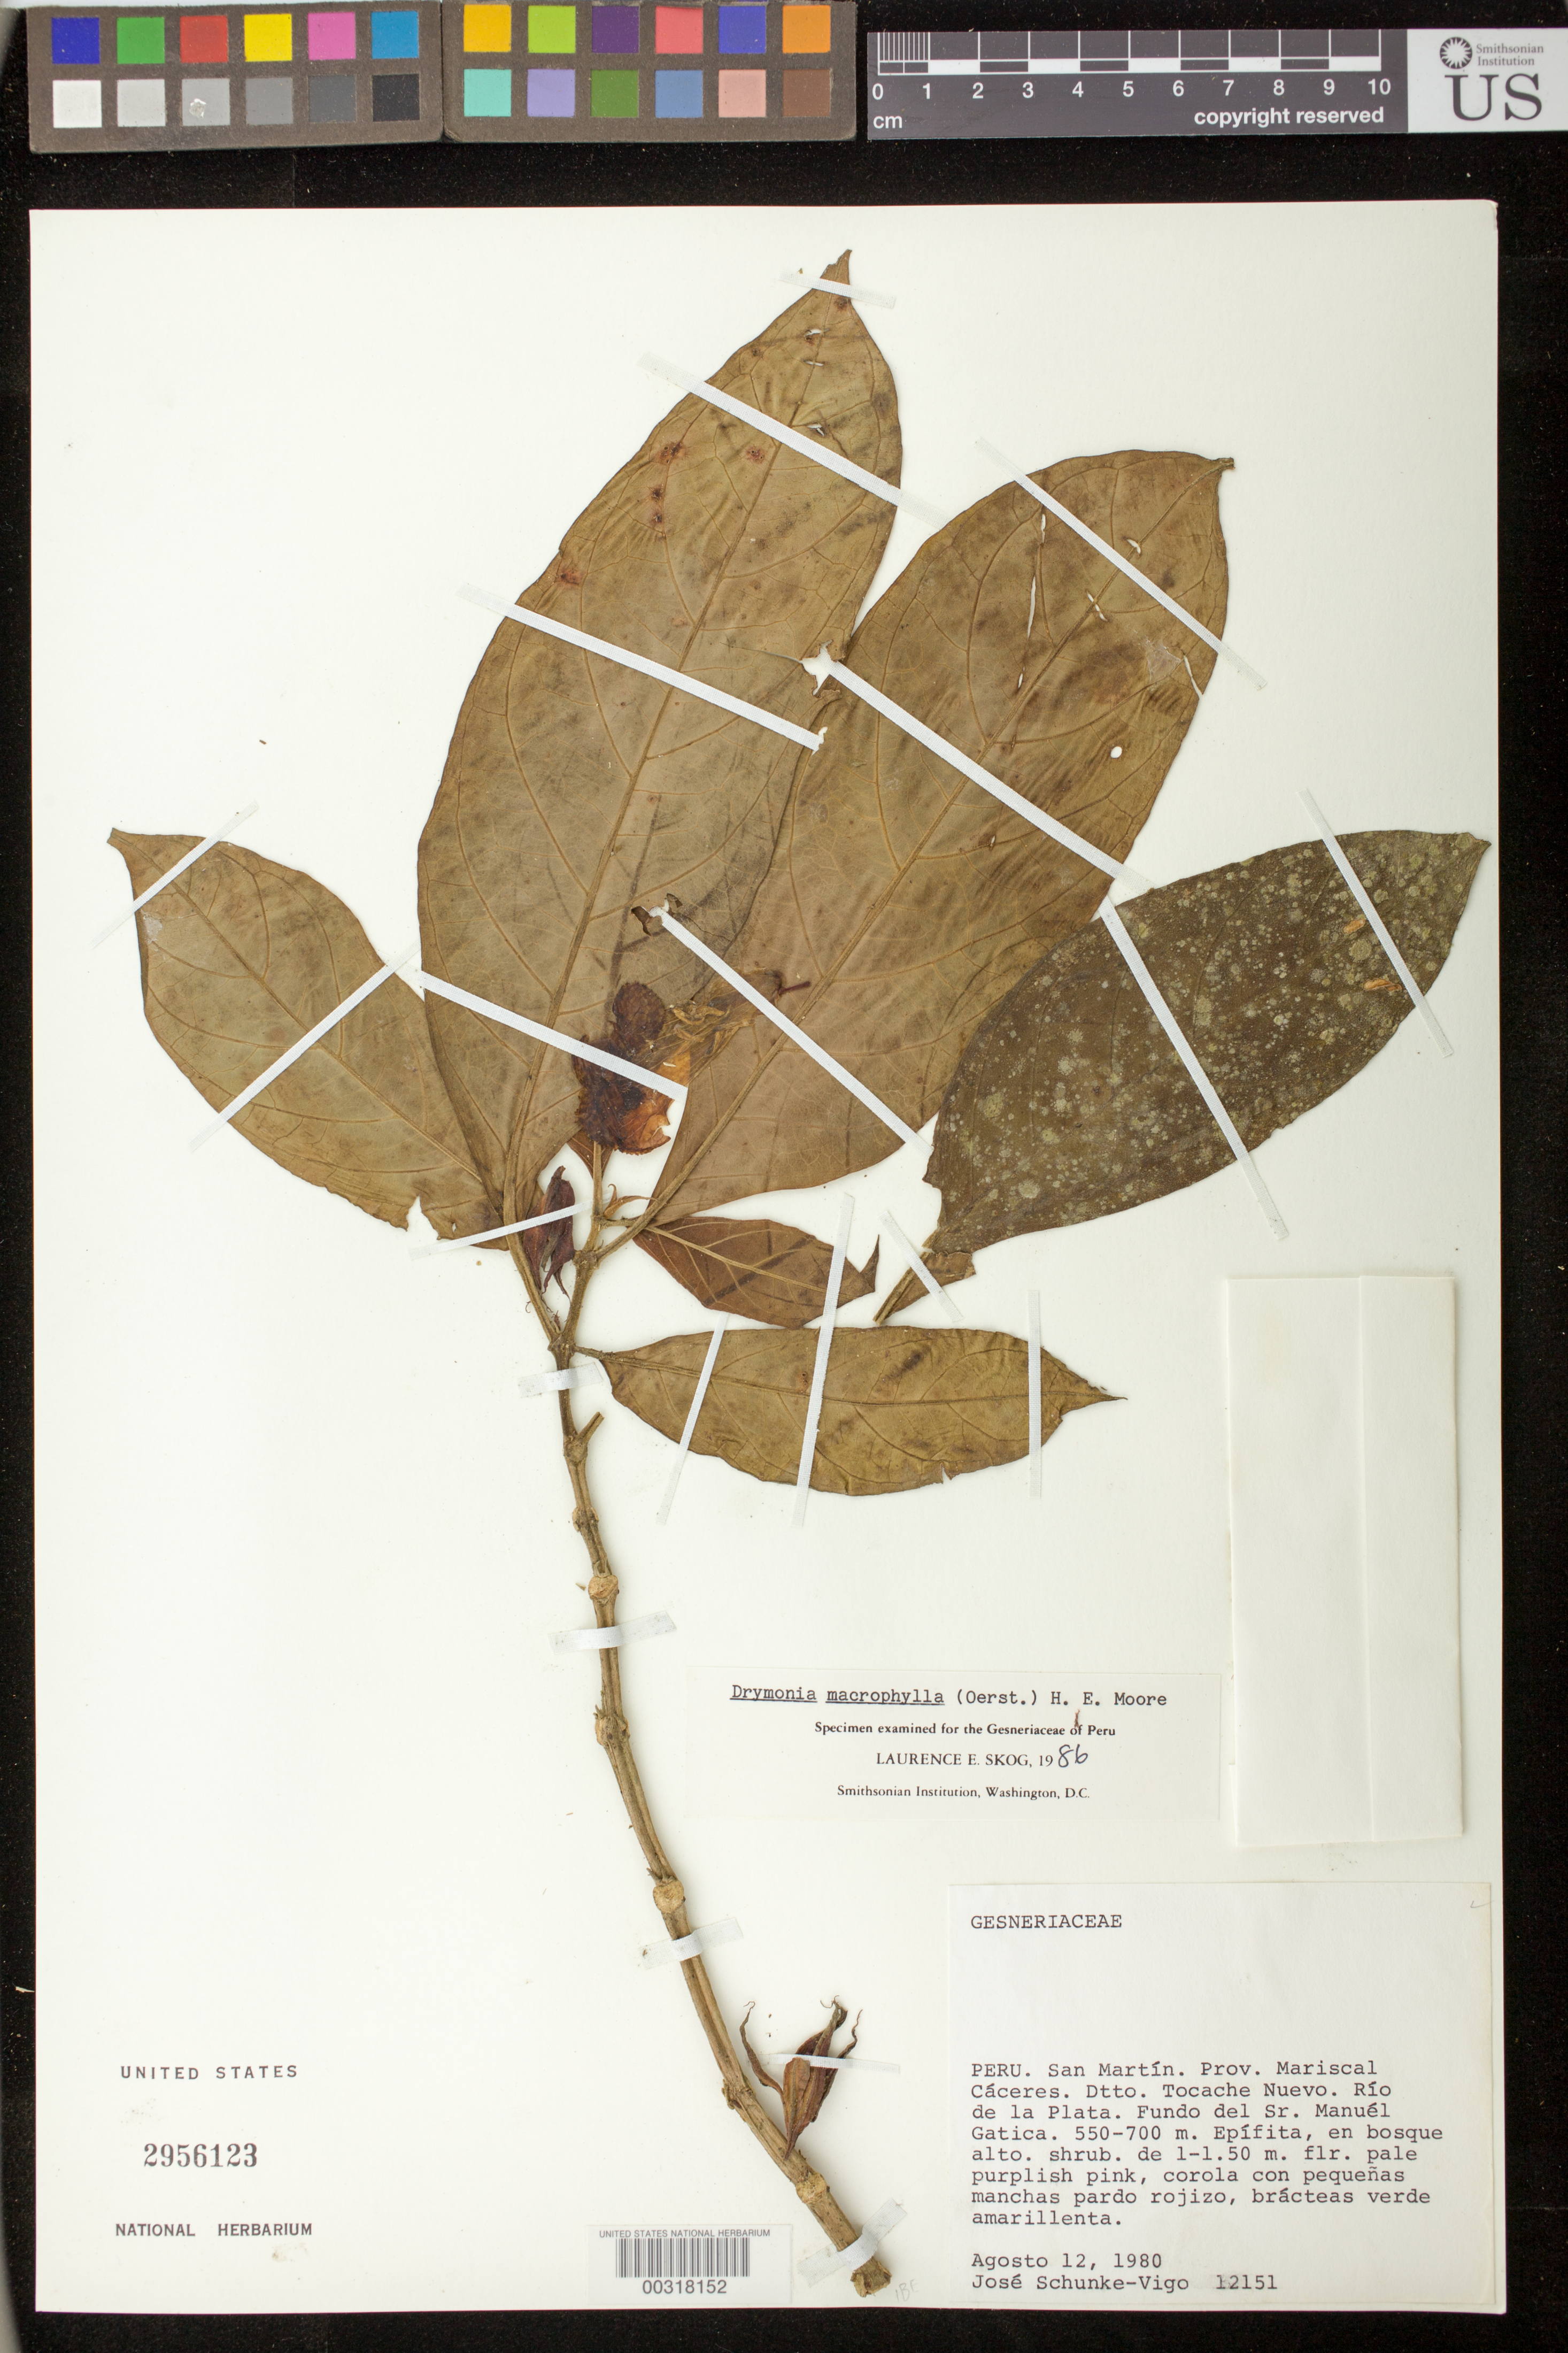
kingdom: Plantae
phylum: Tracheophyta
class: Magnoliopsida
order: Lamiales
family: Gesneriaceae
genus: Drymonia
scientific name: Drymonia macrophylla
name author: (Oerst.) H.E. Moore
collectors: J. Schunke Vigo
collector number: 12151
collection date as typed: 12 Aug 1980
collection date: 1980-08-12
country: Peru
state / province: San Martín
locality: Prov. Mariscal Cáceres, Dtto. Tocache Nuevo, Rio de La Plata, Fundo del Sr. Manuel Gatica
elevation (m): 550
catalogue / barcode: US 2956123